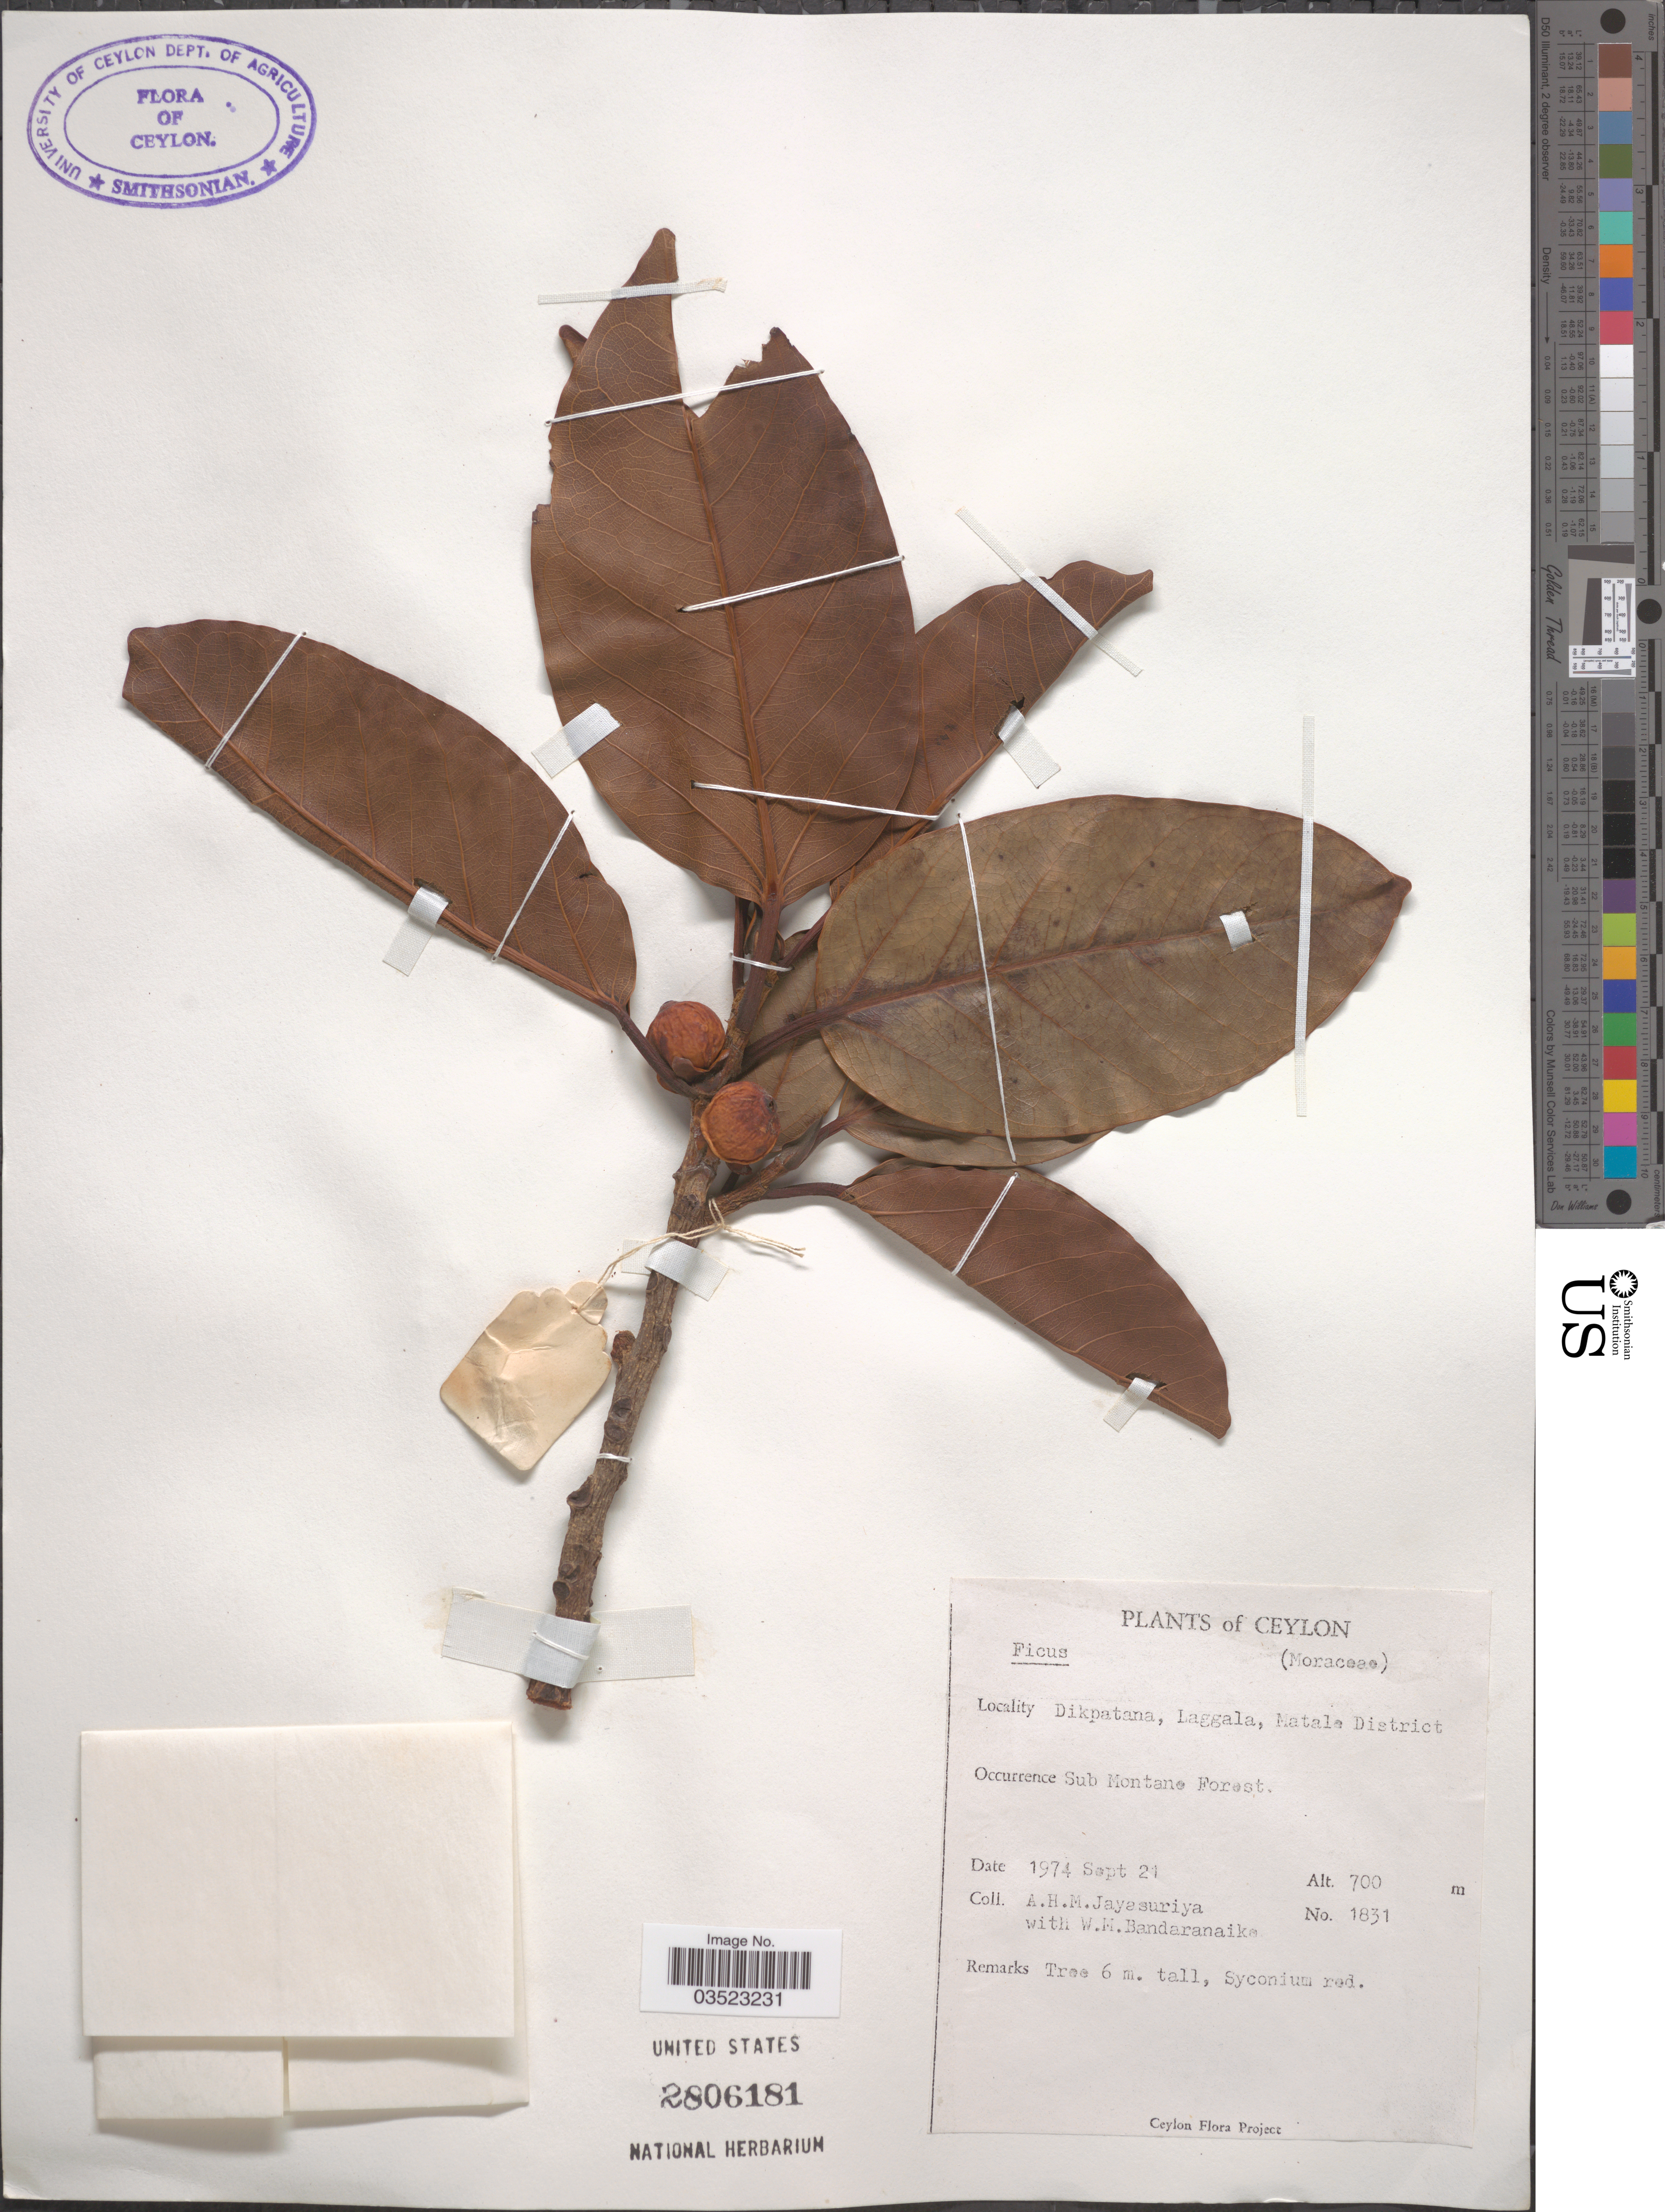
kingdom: Plantae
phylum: Tracheophyta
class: Magnoliopsida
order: Rosales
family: Moraceae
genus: Ficus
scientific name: Ficus sp.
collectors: A. H. Jayasuriya & W. Bandaranayake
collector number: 1831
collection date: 1974-09-21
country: Sri Lanka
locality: Ceylon. Dikpatana, Laggala, Matale District. Sub Montane Forest.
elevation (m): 700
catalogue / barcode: US 2806181